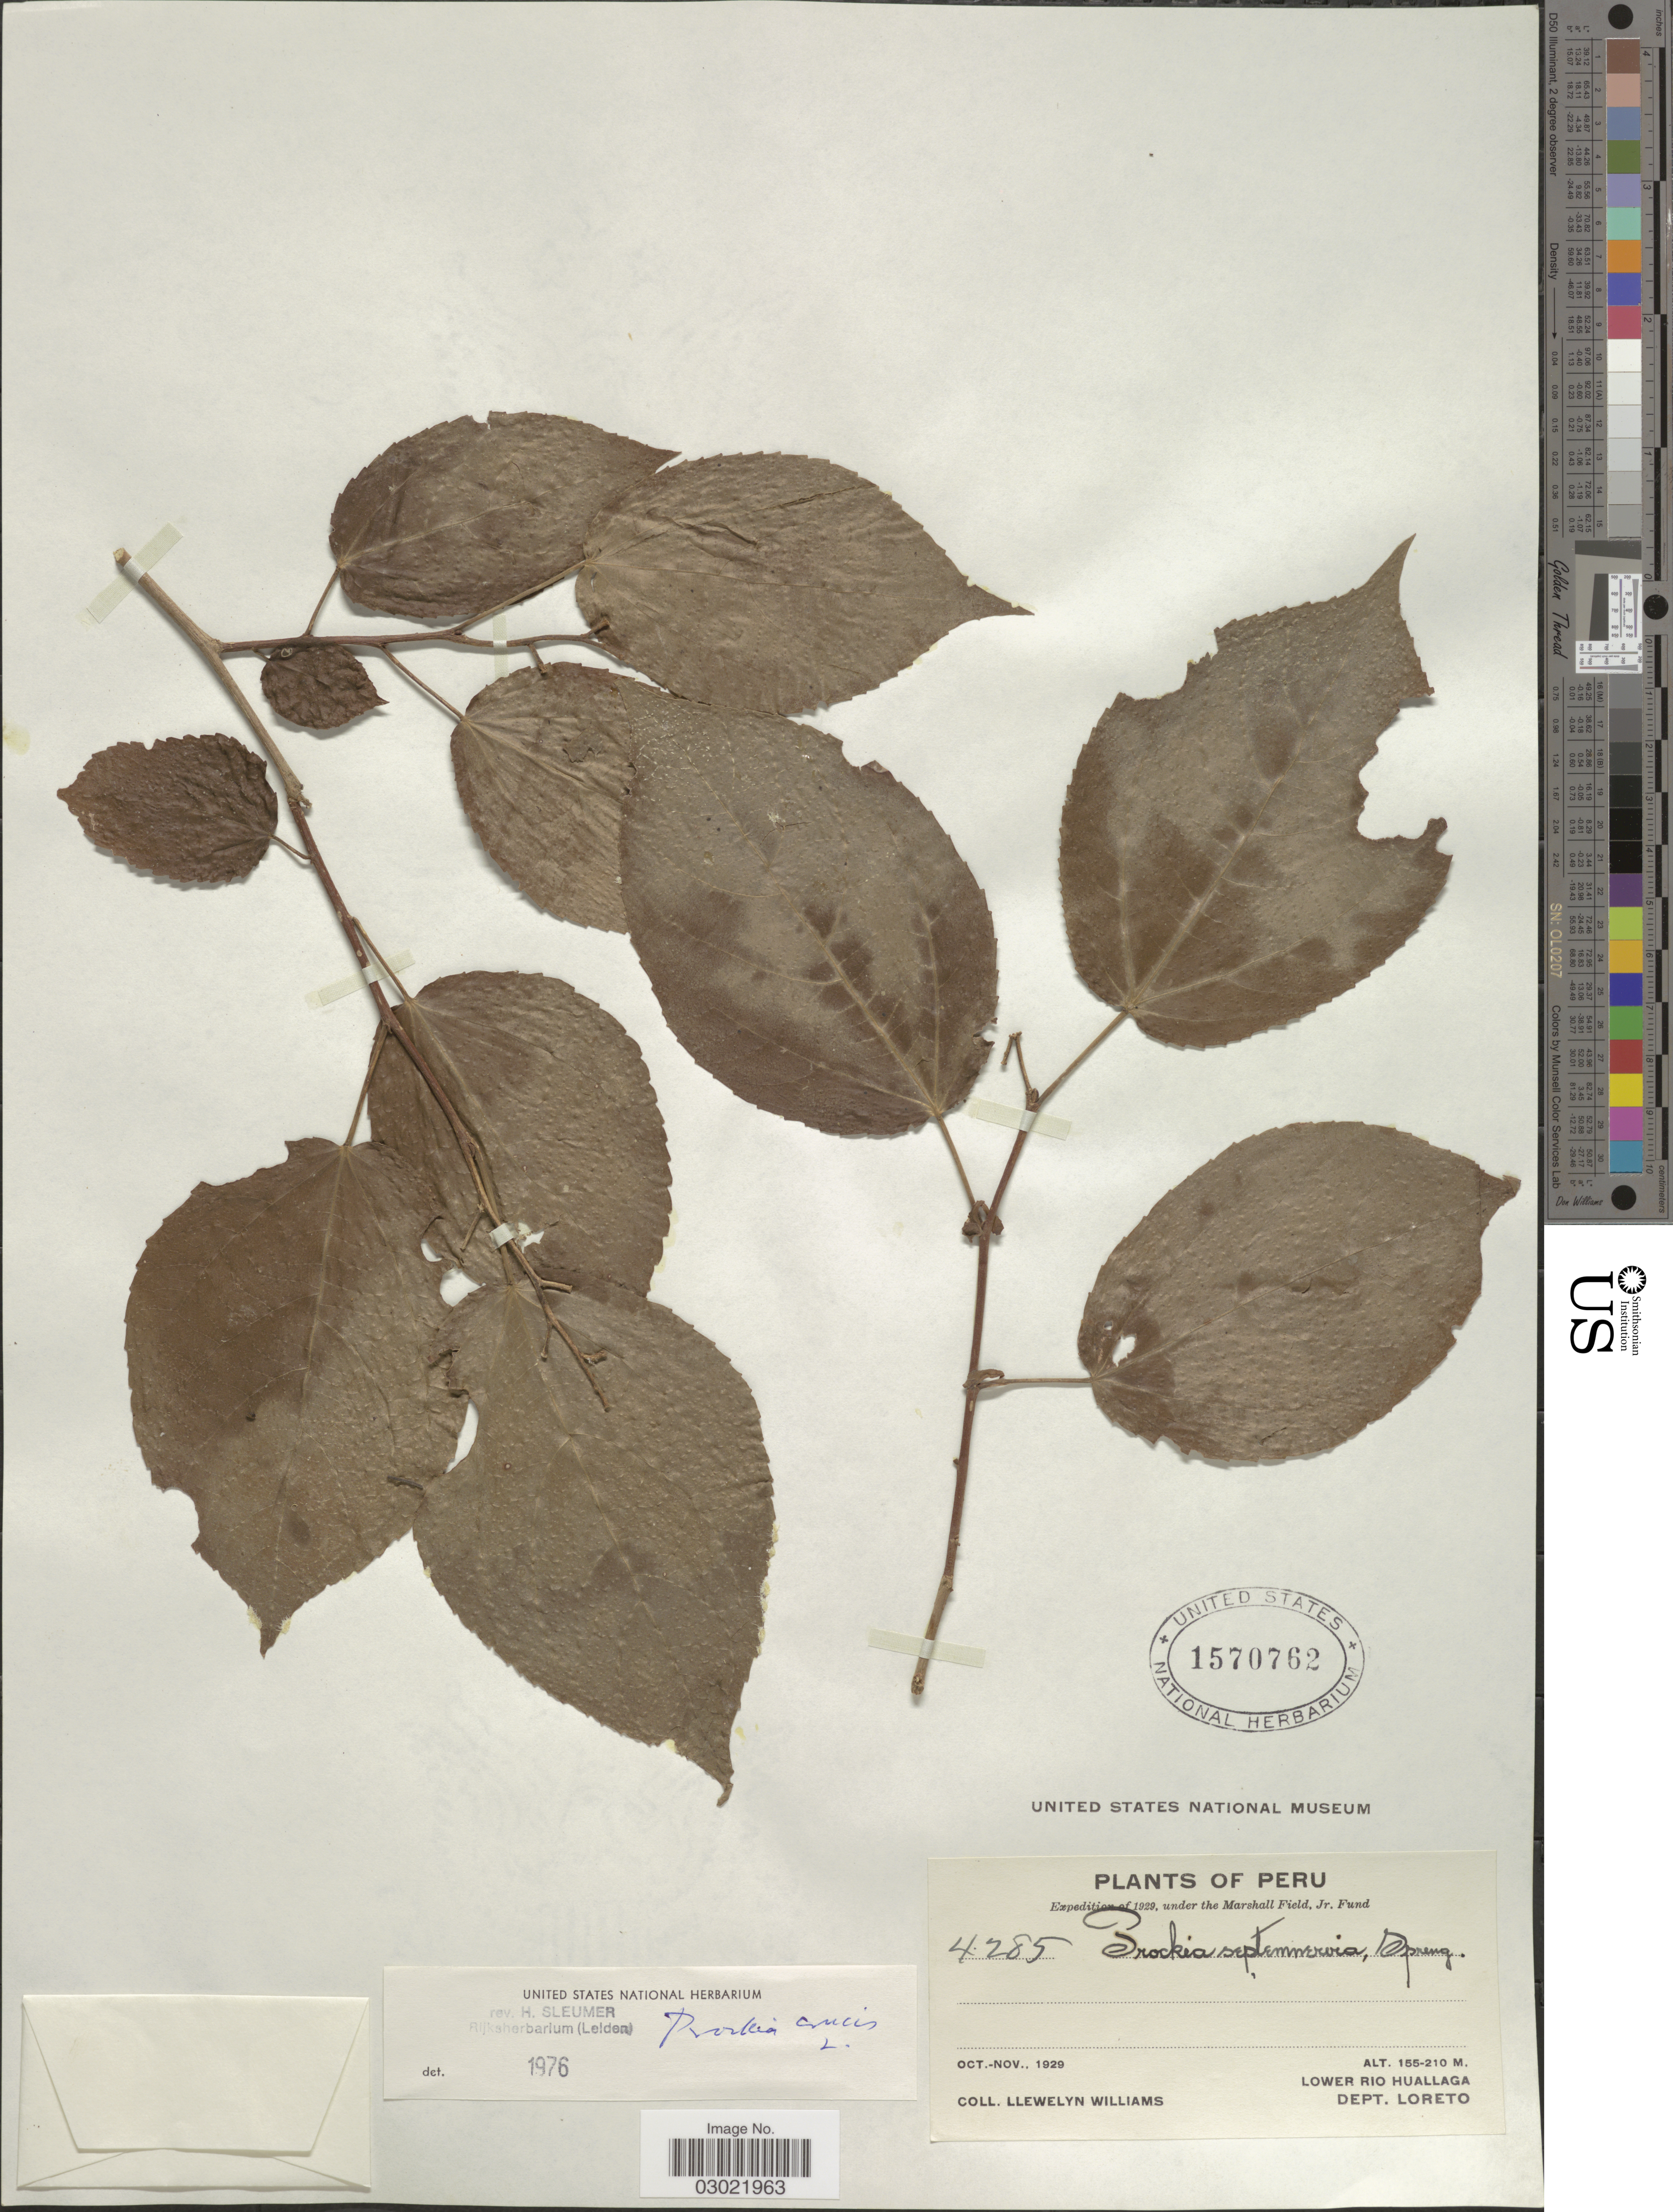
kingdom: Plantae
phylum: Tracheophyta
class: Magnoliopsida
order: Malpighiales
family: Salicaceae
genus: Prockia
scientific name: Prockia crucis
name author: P. Browne ex L.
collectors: Ll. Williams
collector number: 4285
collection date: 1929-10/1929-11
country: Peru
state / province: Loreto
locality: Lower Rio Huallaga. Dept. Loreto.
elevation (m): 155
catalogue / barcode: US 1570762